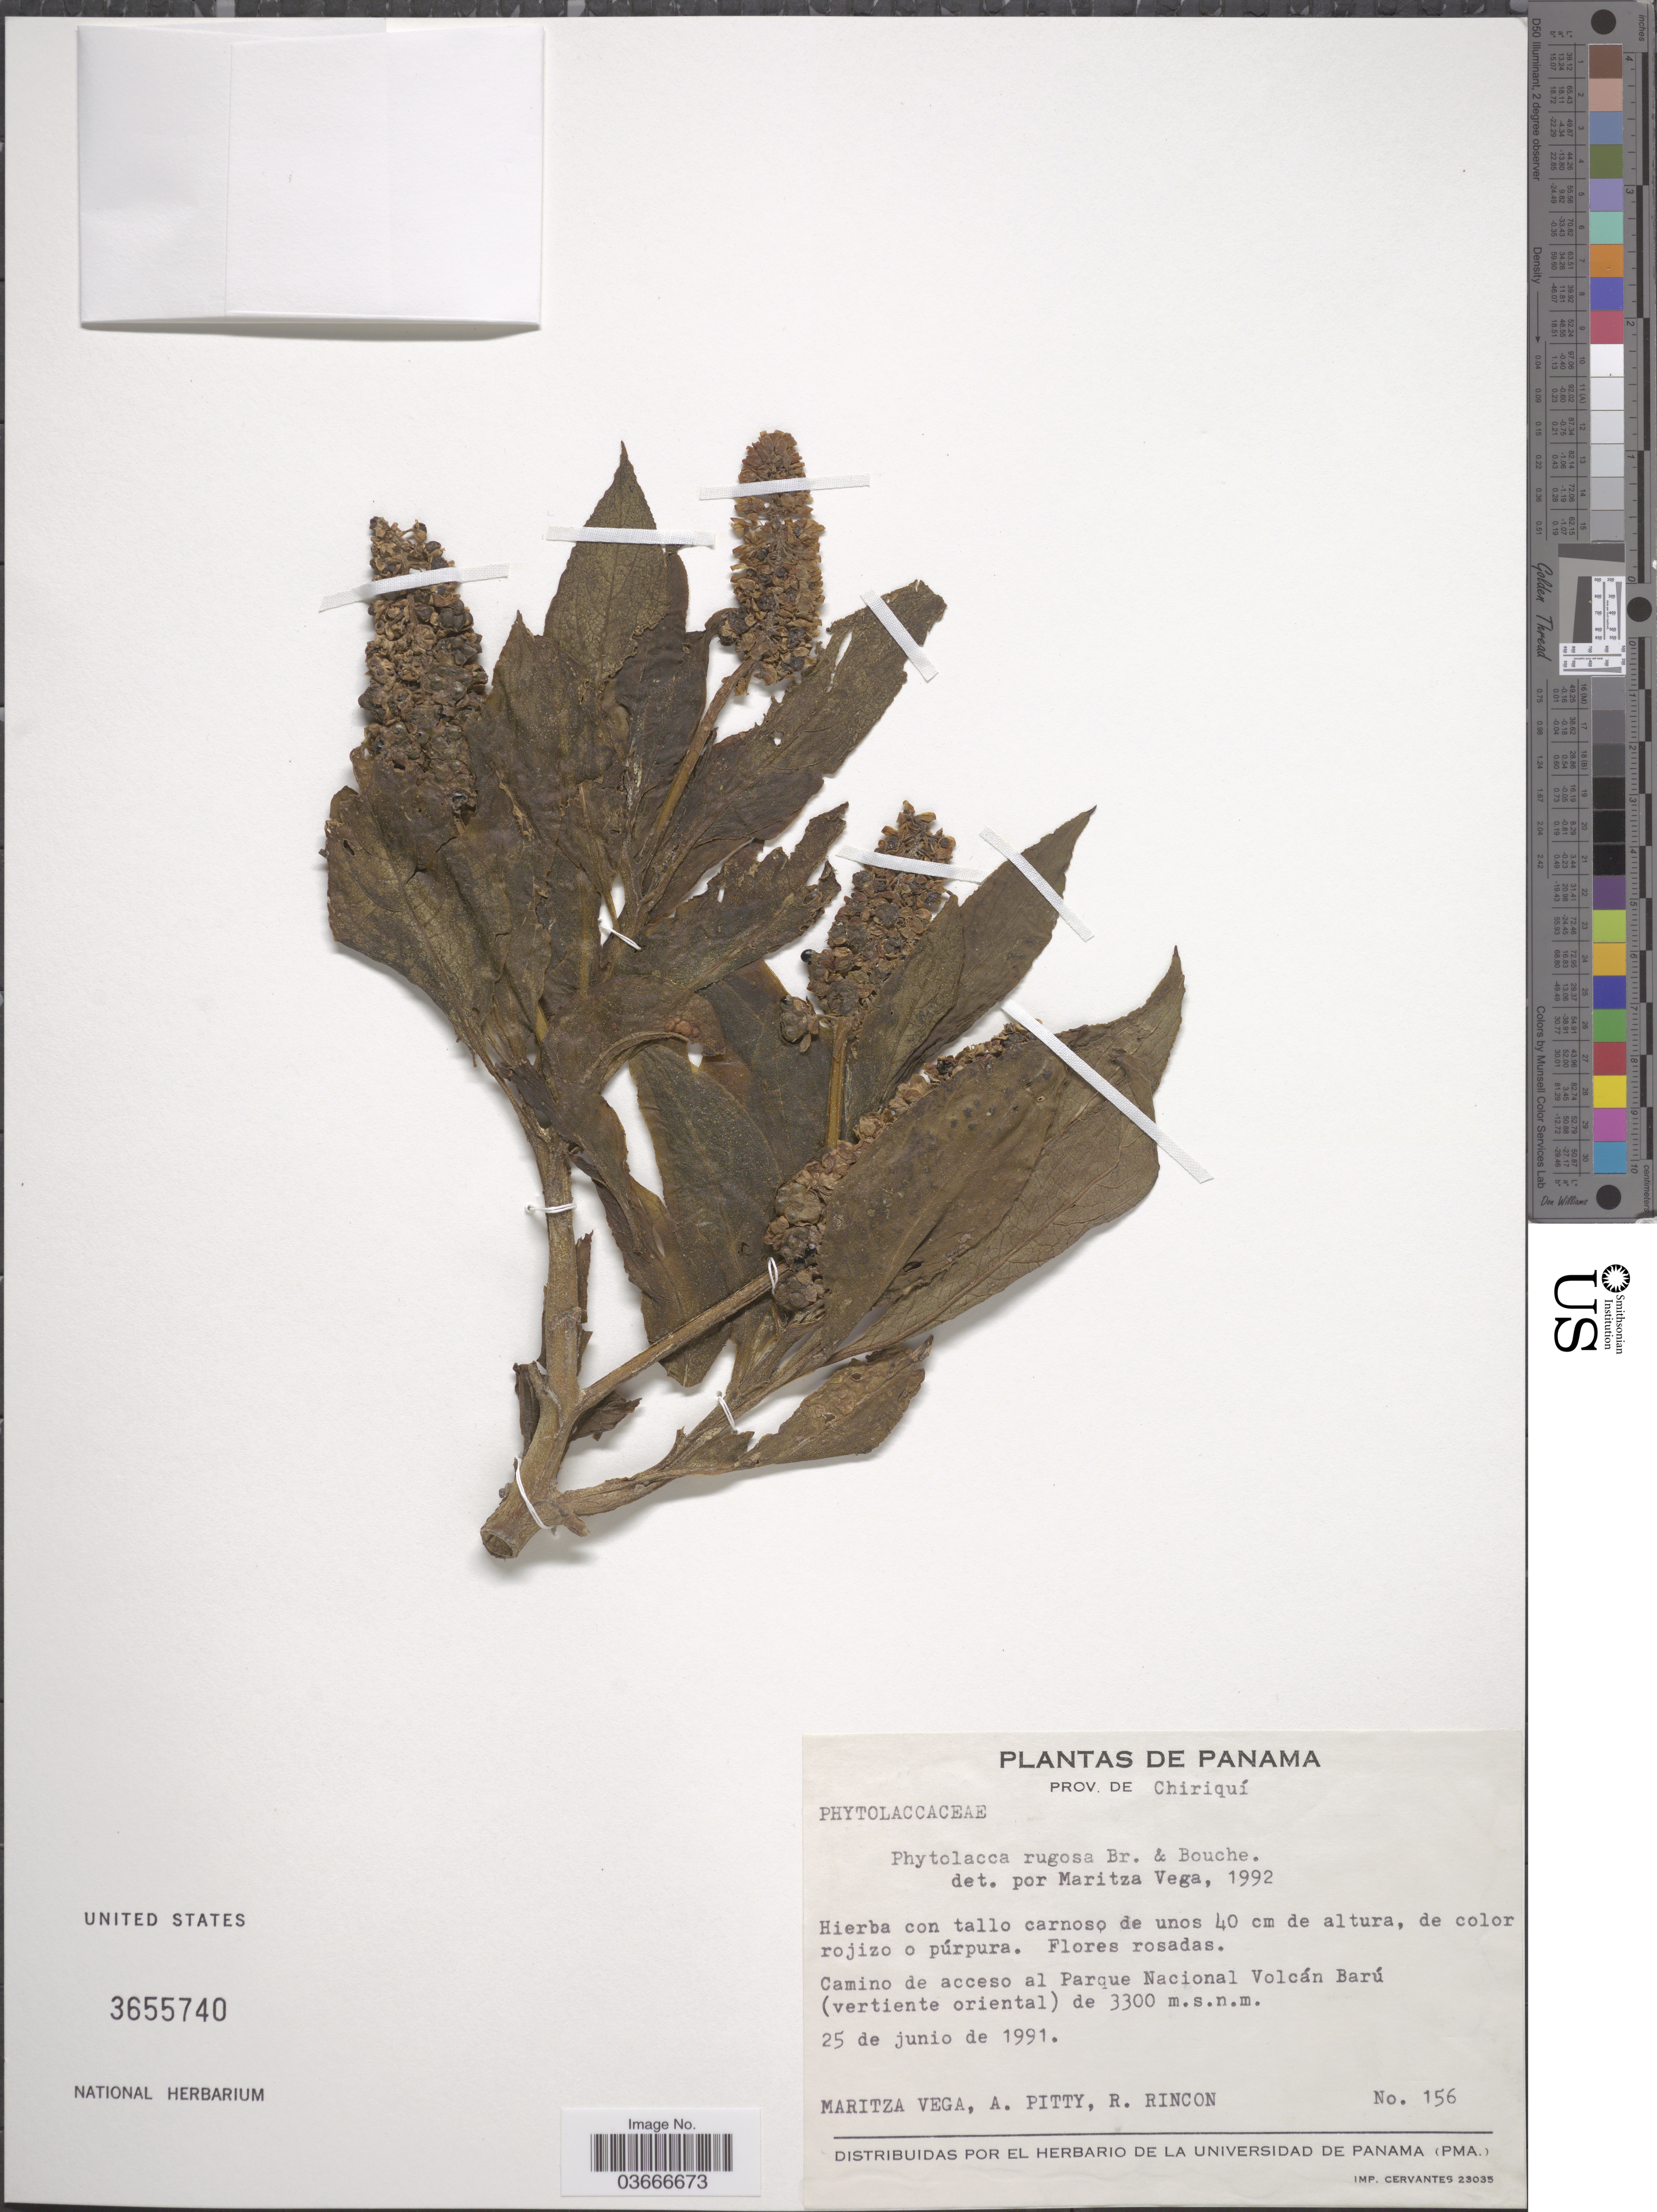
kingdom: Plantae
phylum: Tracheophyta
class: Magnoliopsida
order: Caryophyllales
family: Phytolaccaceae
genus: Phytolacca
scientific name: Phytolacca rugosa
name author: A. Braun & C.D. Bouché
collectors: M. Vega, A. Pitty & R. Rincon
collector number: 156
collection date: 1991-06-25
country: Panama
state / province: Chiriqui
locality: Camino de acceso al Parque Nacional Volcán Barú (vertiente oriental).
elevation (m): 3300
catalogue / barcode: US 3655740